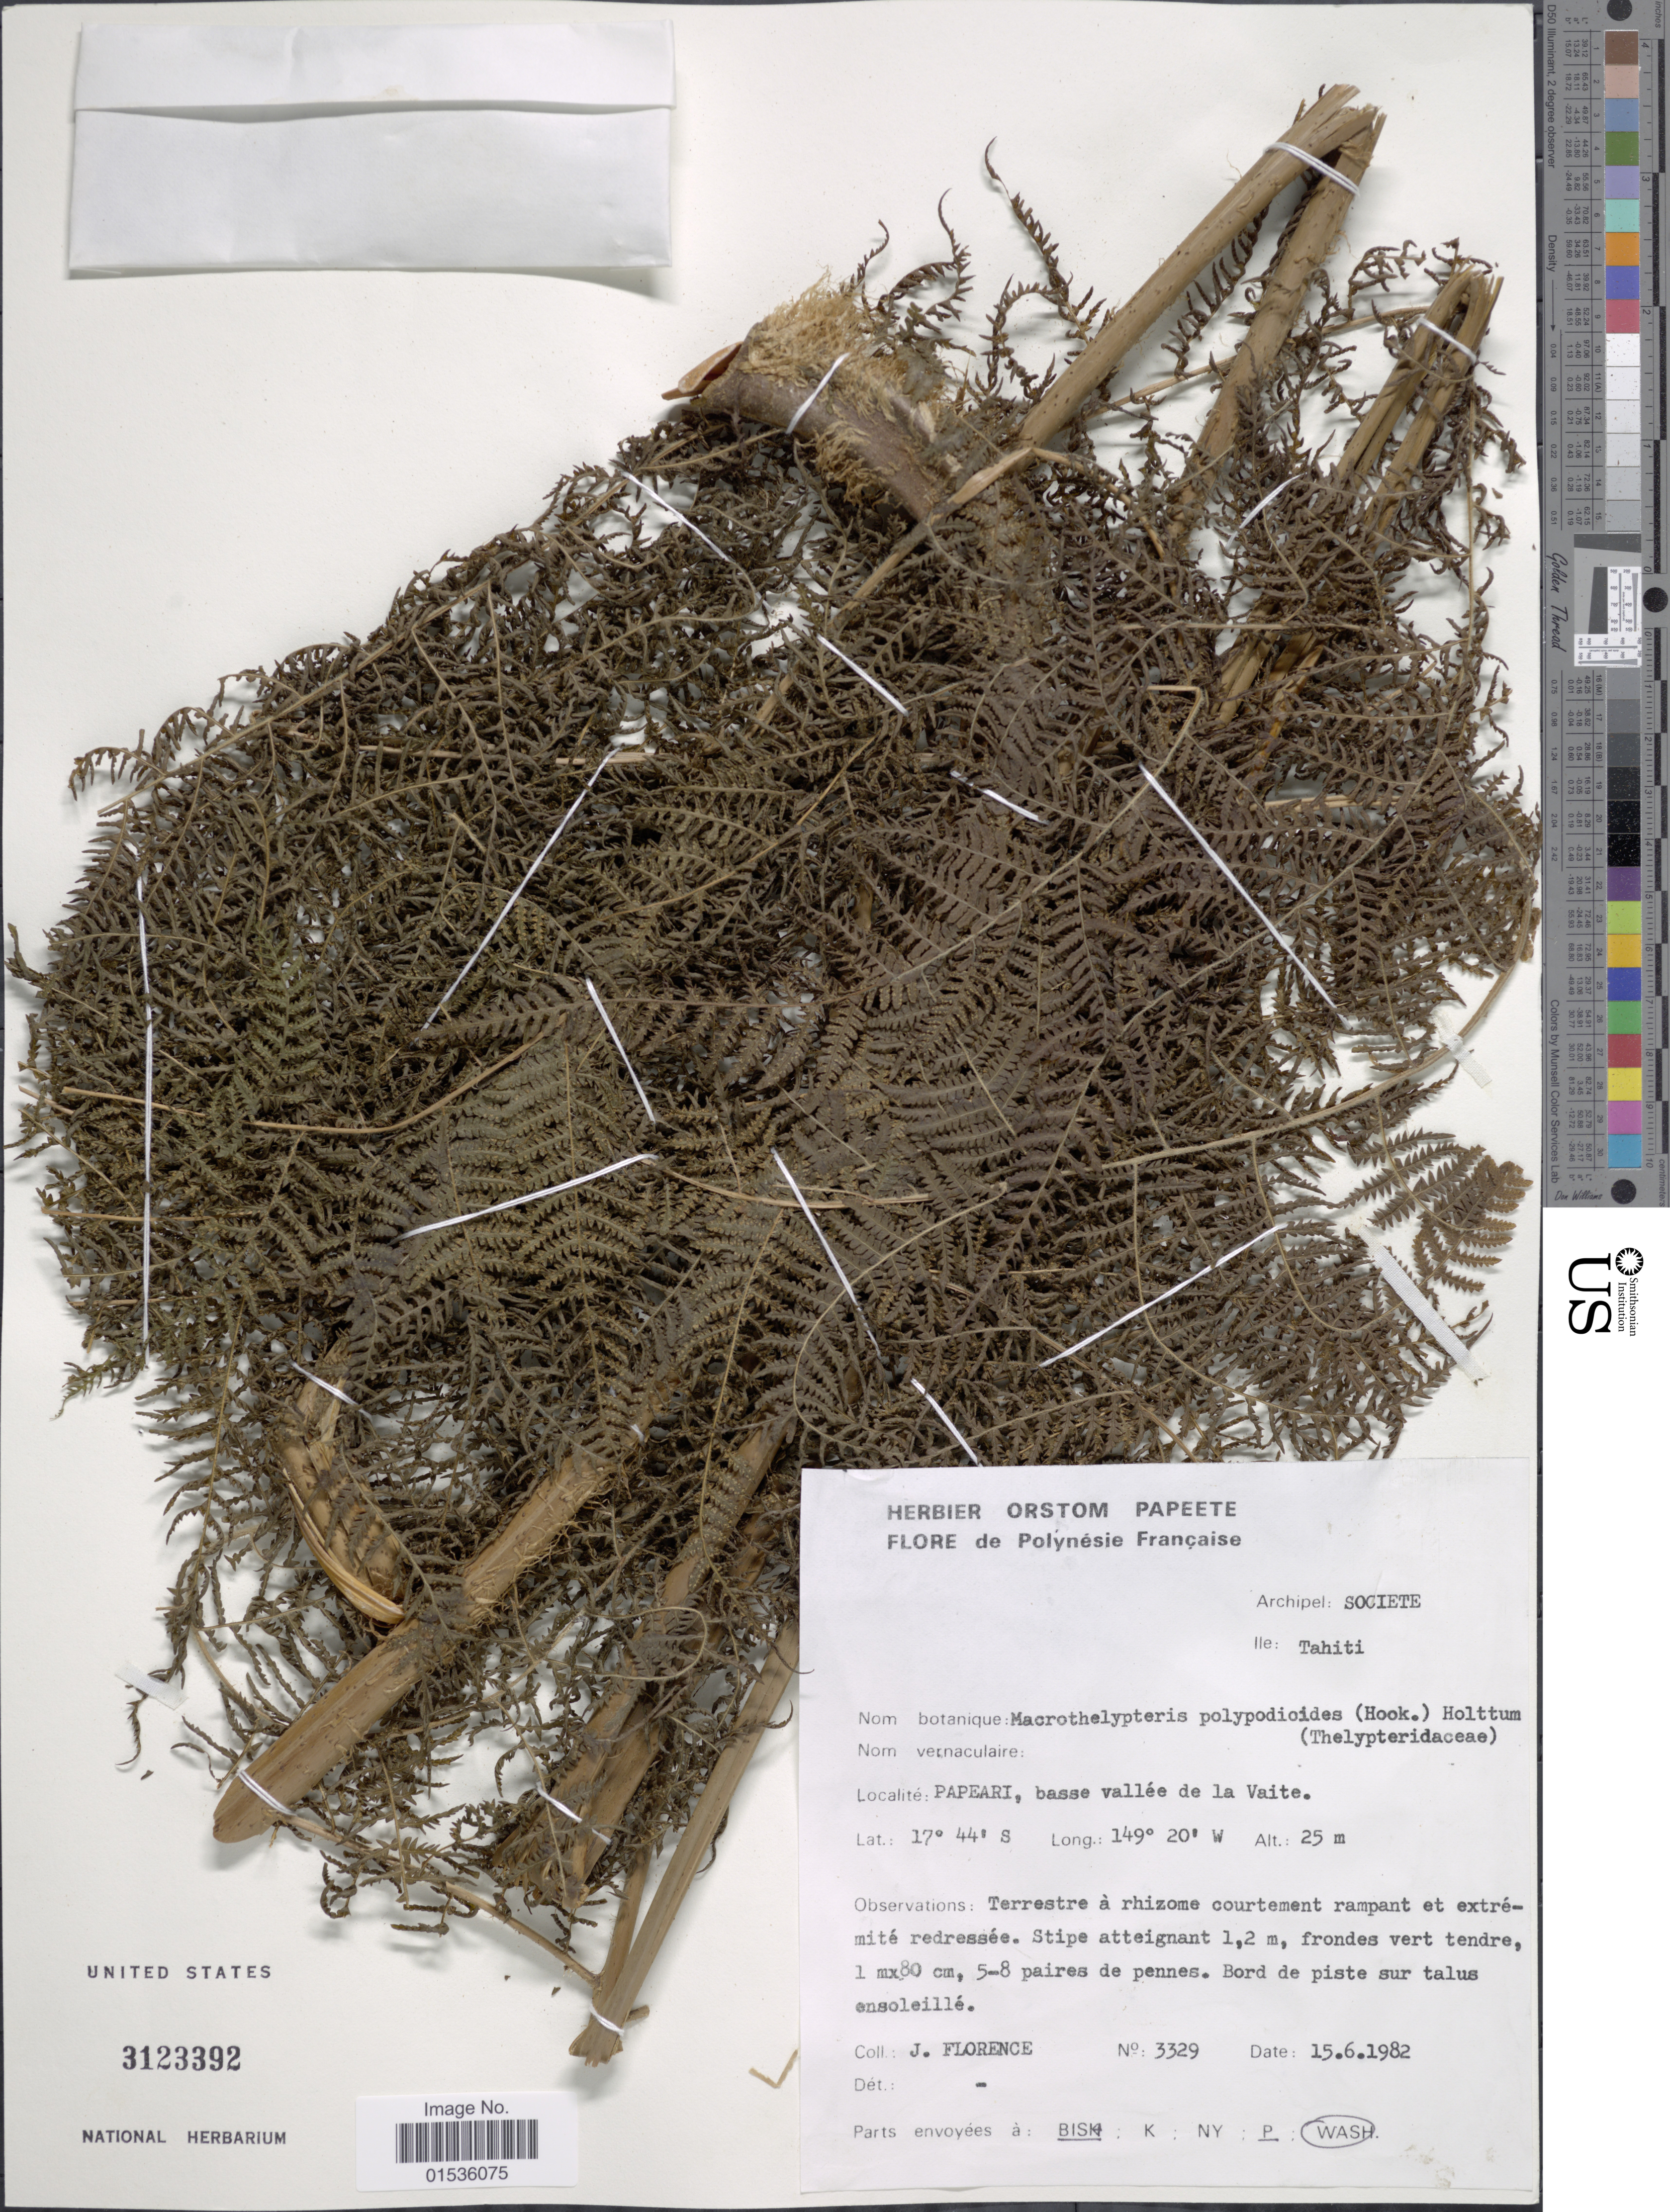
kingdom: Plantae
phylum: Tracheophyta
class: Polypodiopsida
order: Polypodiales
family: Thelypteridaceae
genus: Macrothelypteris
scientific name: Macrothelypteris polypodioides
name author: (Hook.) Holttum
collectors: J. Florence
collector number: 3329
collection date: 1982-06-15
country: French Polynesia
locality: Polynesie Francaise, Papeari, basse vallee de la Vaite; Archipel: Societe, IlleL Thahiti.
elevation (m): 25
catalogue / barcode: US 3123392